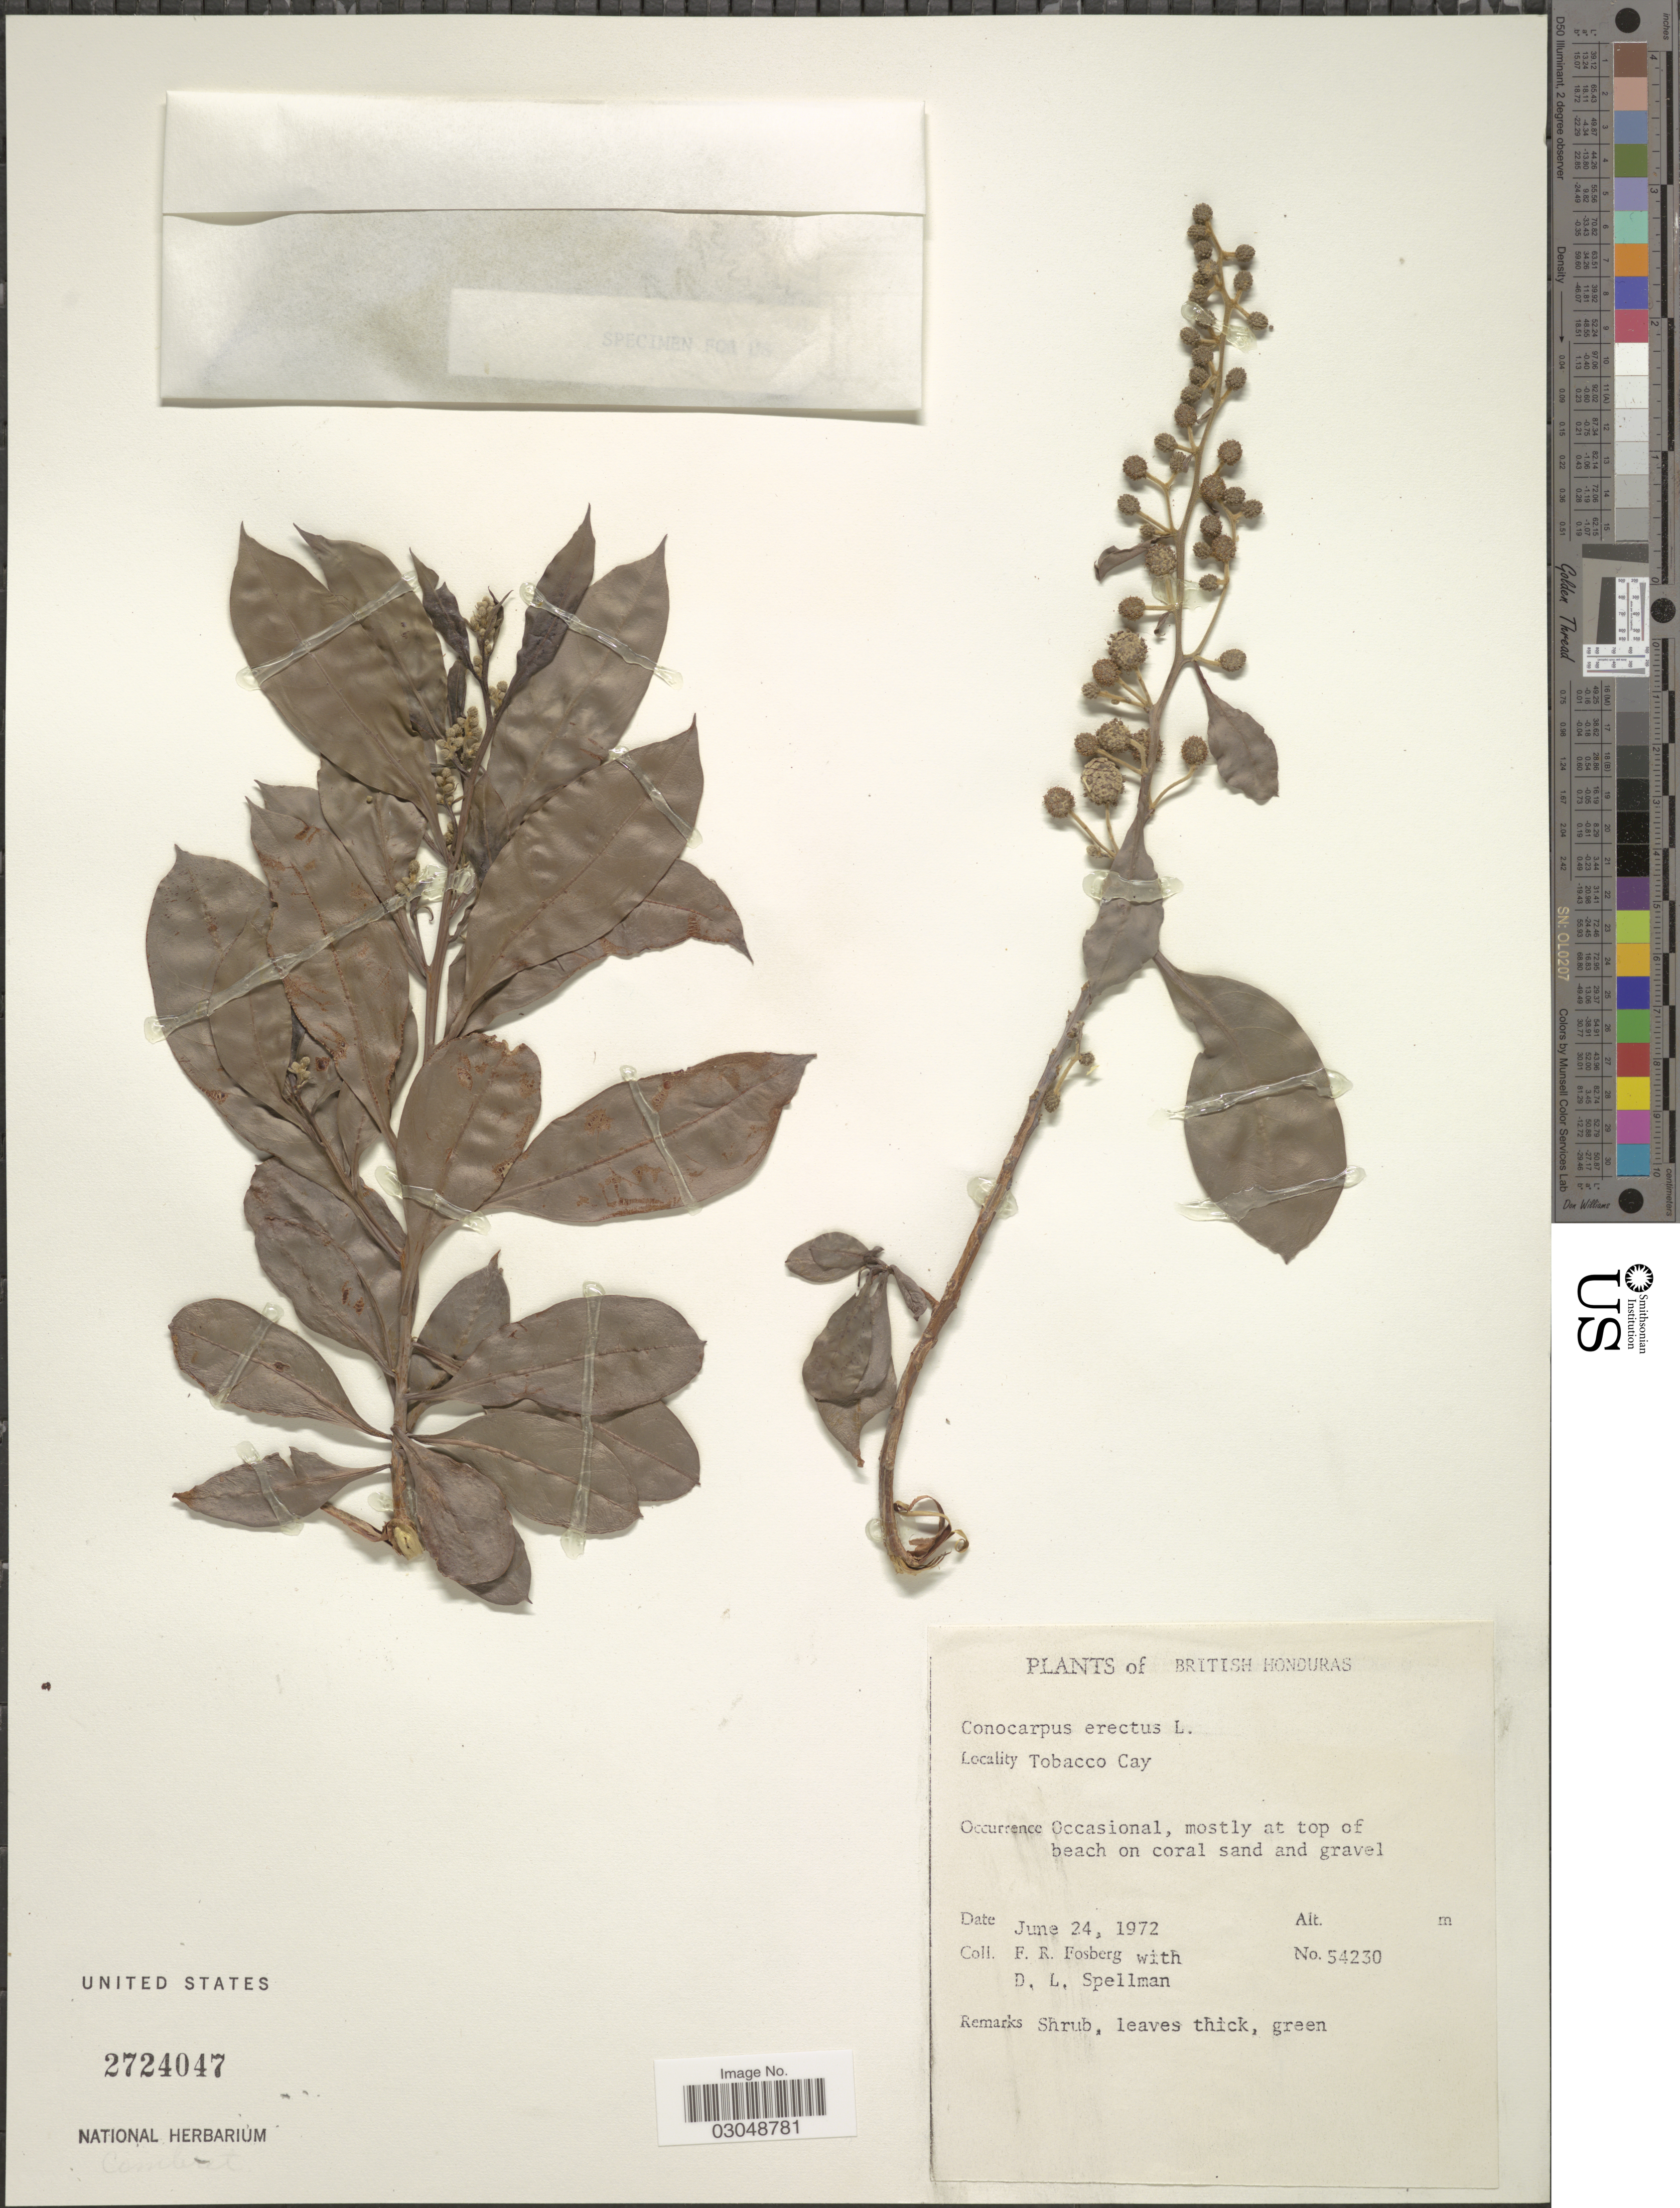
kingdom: Plantae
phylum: Tracheophyta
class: Magnoliopsida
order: Myrtales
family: Combretaceae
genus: Conocarpus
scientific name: Conocarpus erectus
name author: L.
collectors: F. R. Fosberg & D. L. Spellman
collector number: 54230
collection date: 1972-06-24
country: Belize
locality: British Honduras. Tobacco Cay. Mostly at top of beach on coral sand and gravel.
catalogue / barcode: US 2724047